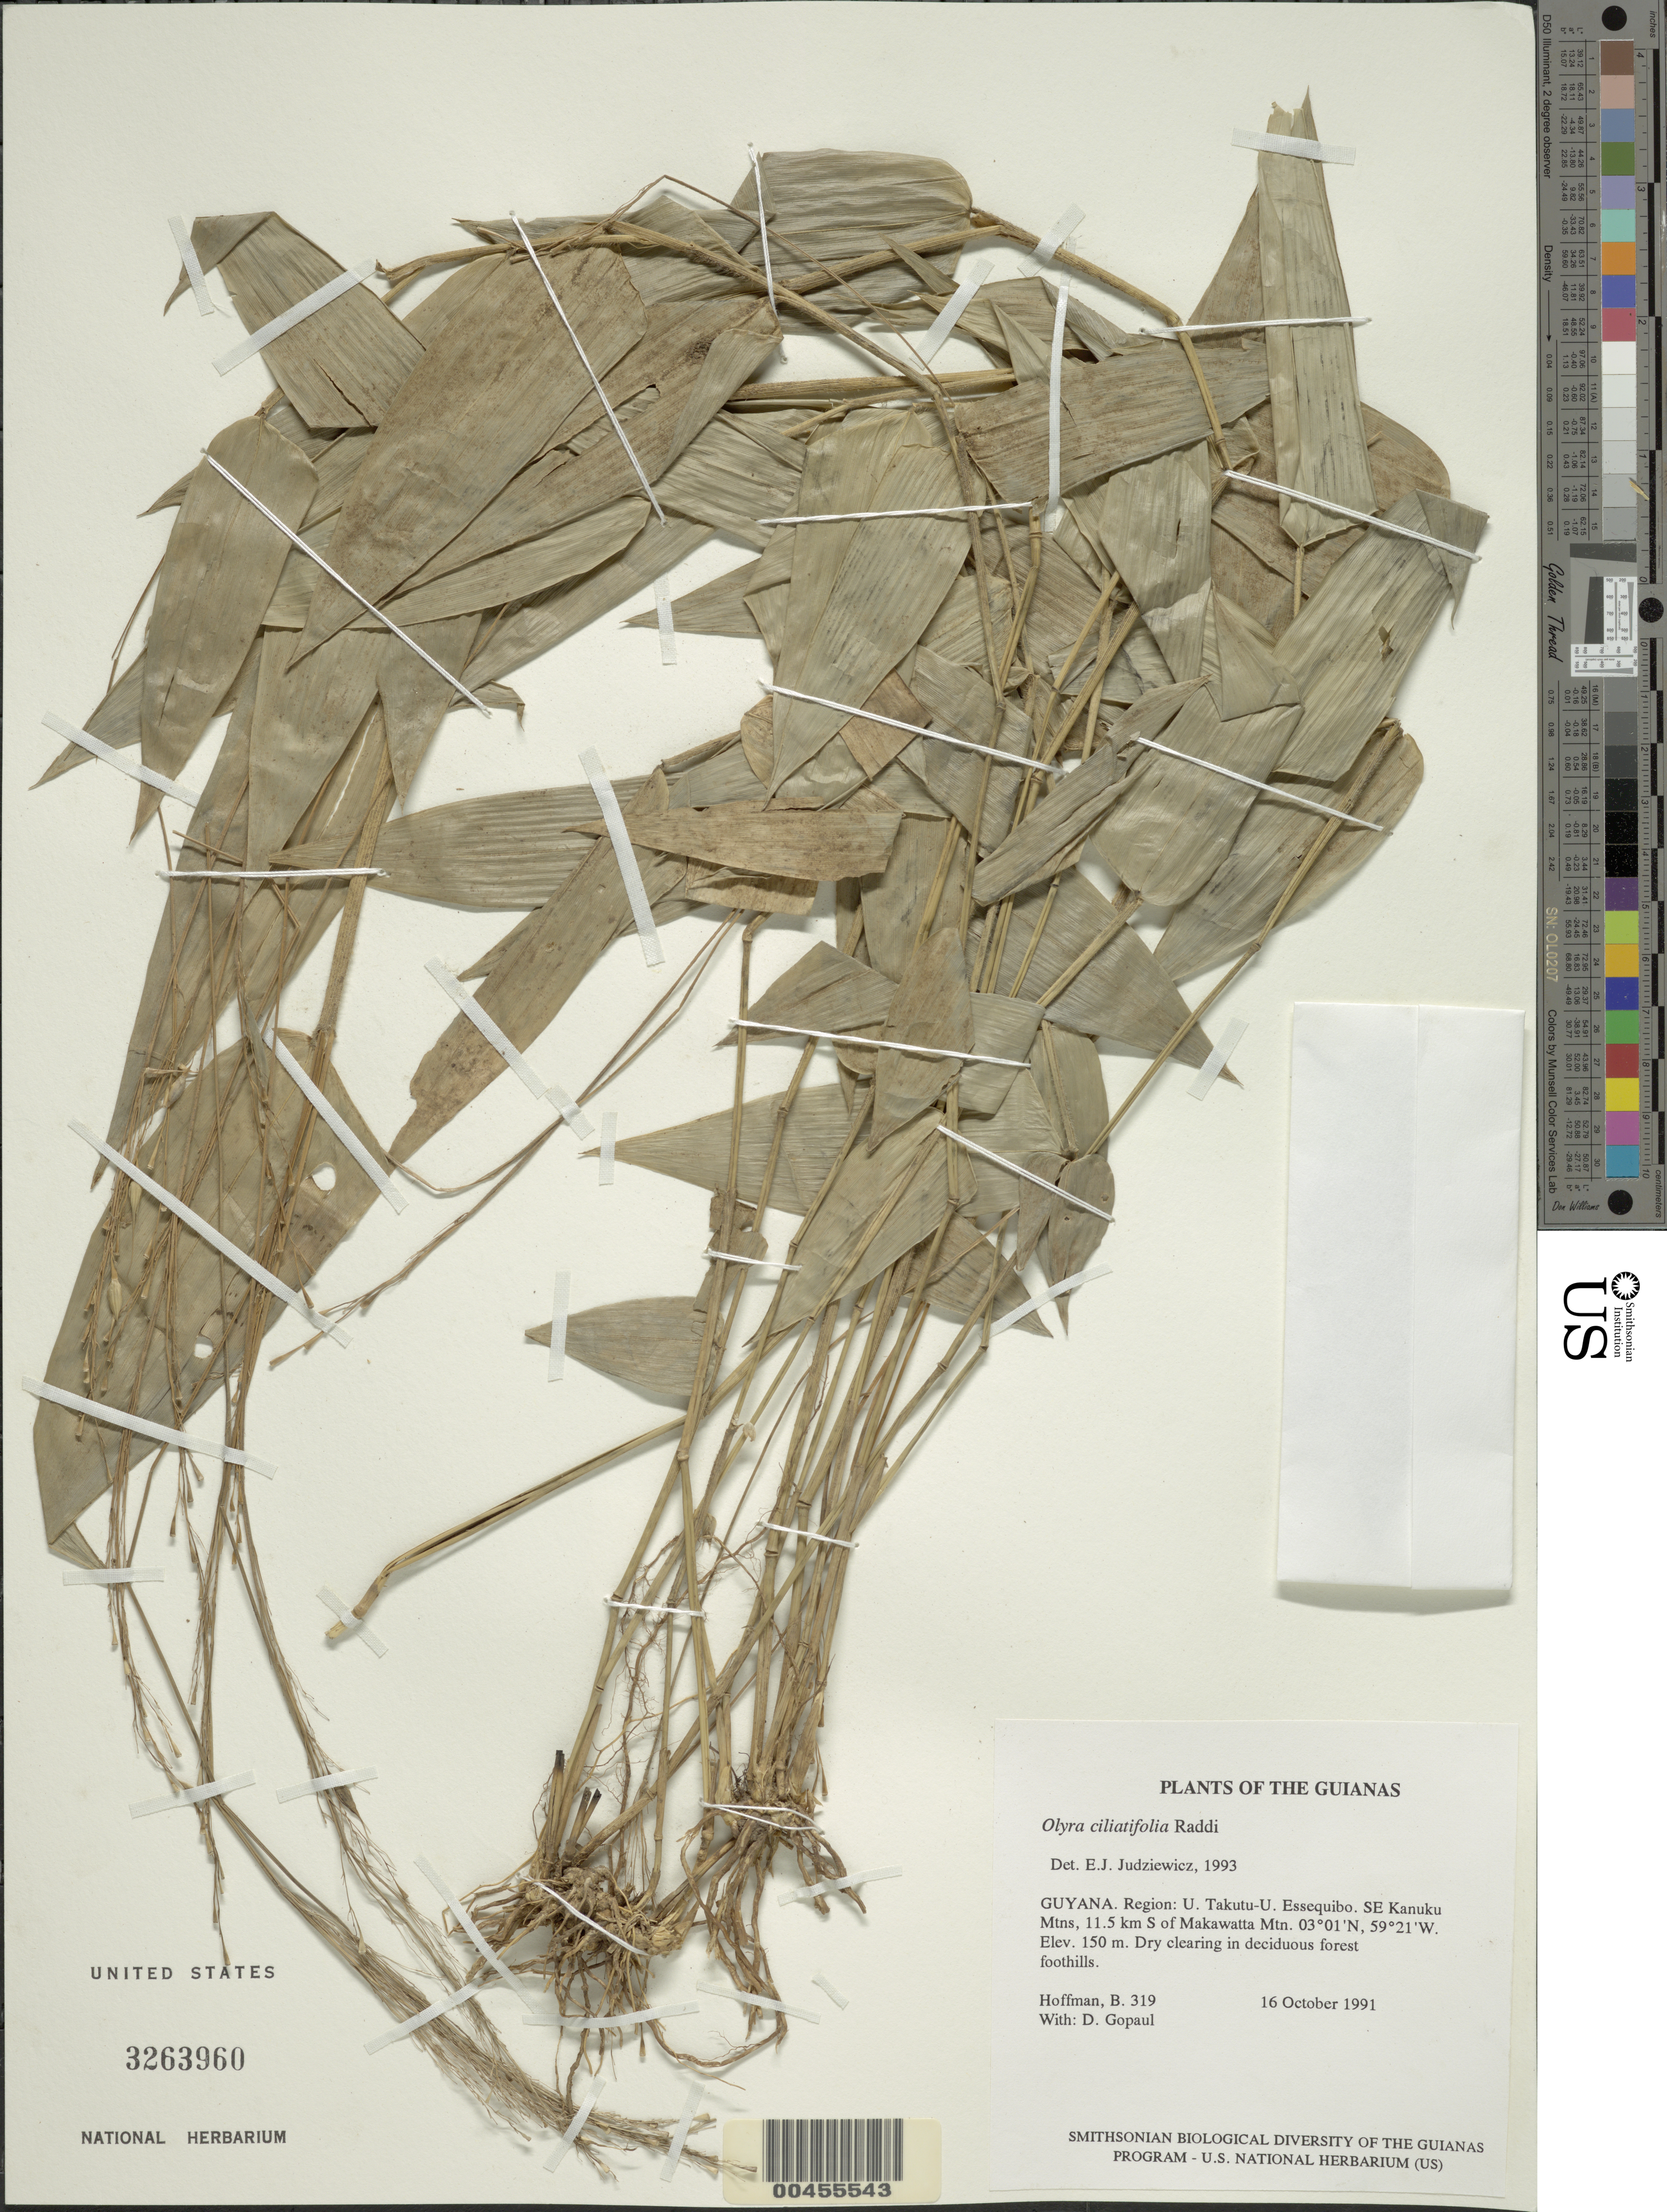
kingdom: Plantae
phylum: Tracheophyta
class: Liliopsida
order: Poales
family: Poaceae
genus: Olyra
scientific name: Olyra ciliatifolia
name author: Raddi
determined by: Judziewicz, E. J.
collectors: B. Hoffman & D. Gopaul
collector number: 319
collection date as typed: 16 October 1991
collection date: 1991-10-16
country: Guyana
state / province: U. Takutu-U. Essequibo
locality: SE Kanuku Mts ±11.5 km S of Makawatta Mtn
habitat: Dry clearing in deciduous forest foothills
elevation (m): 150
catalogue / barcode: US 3263960